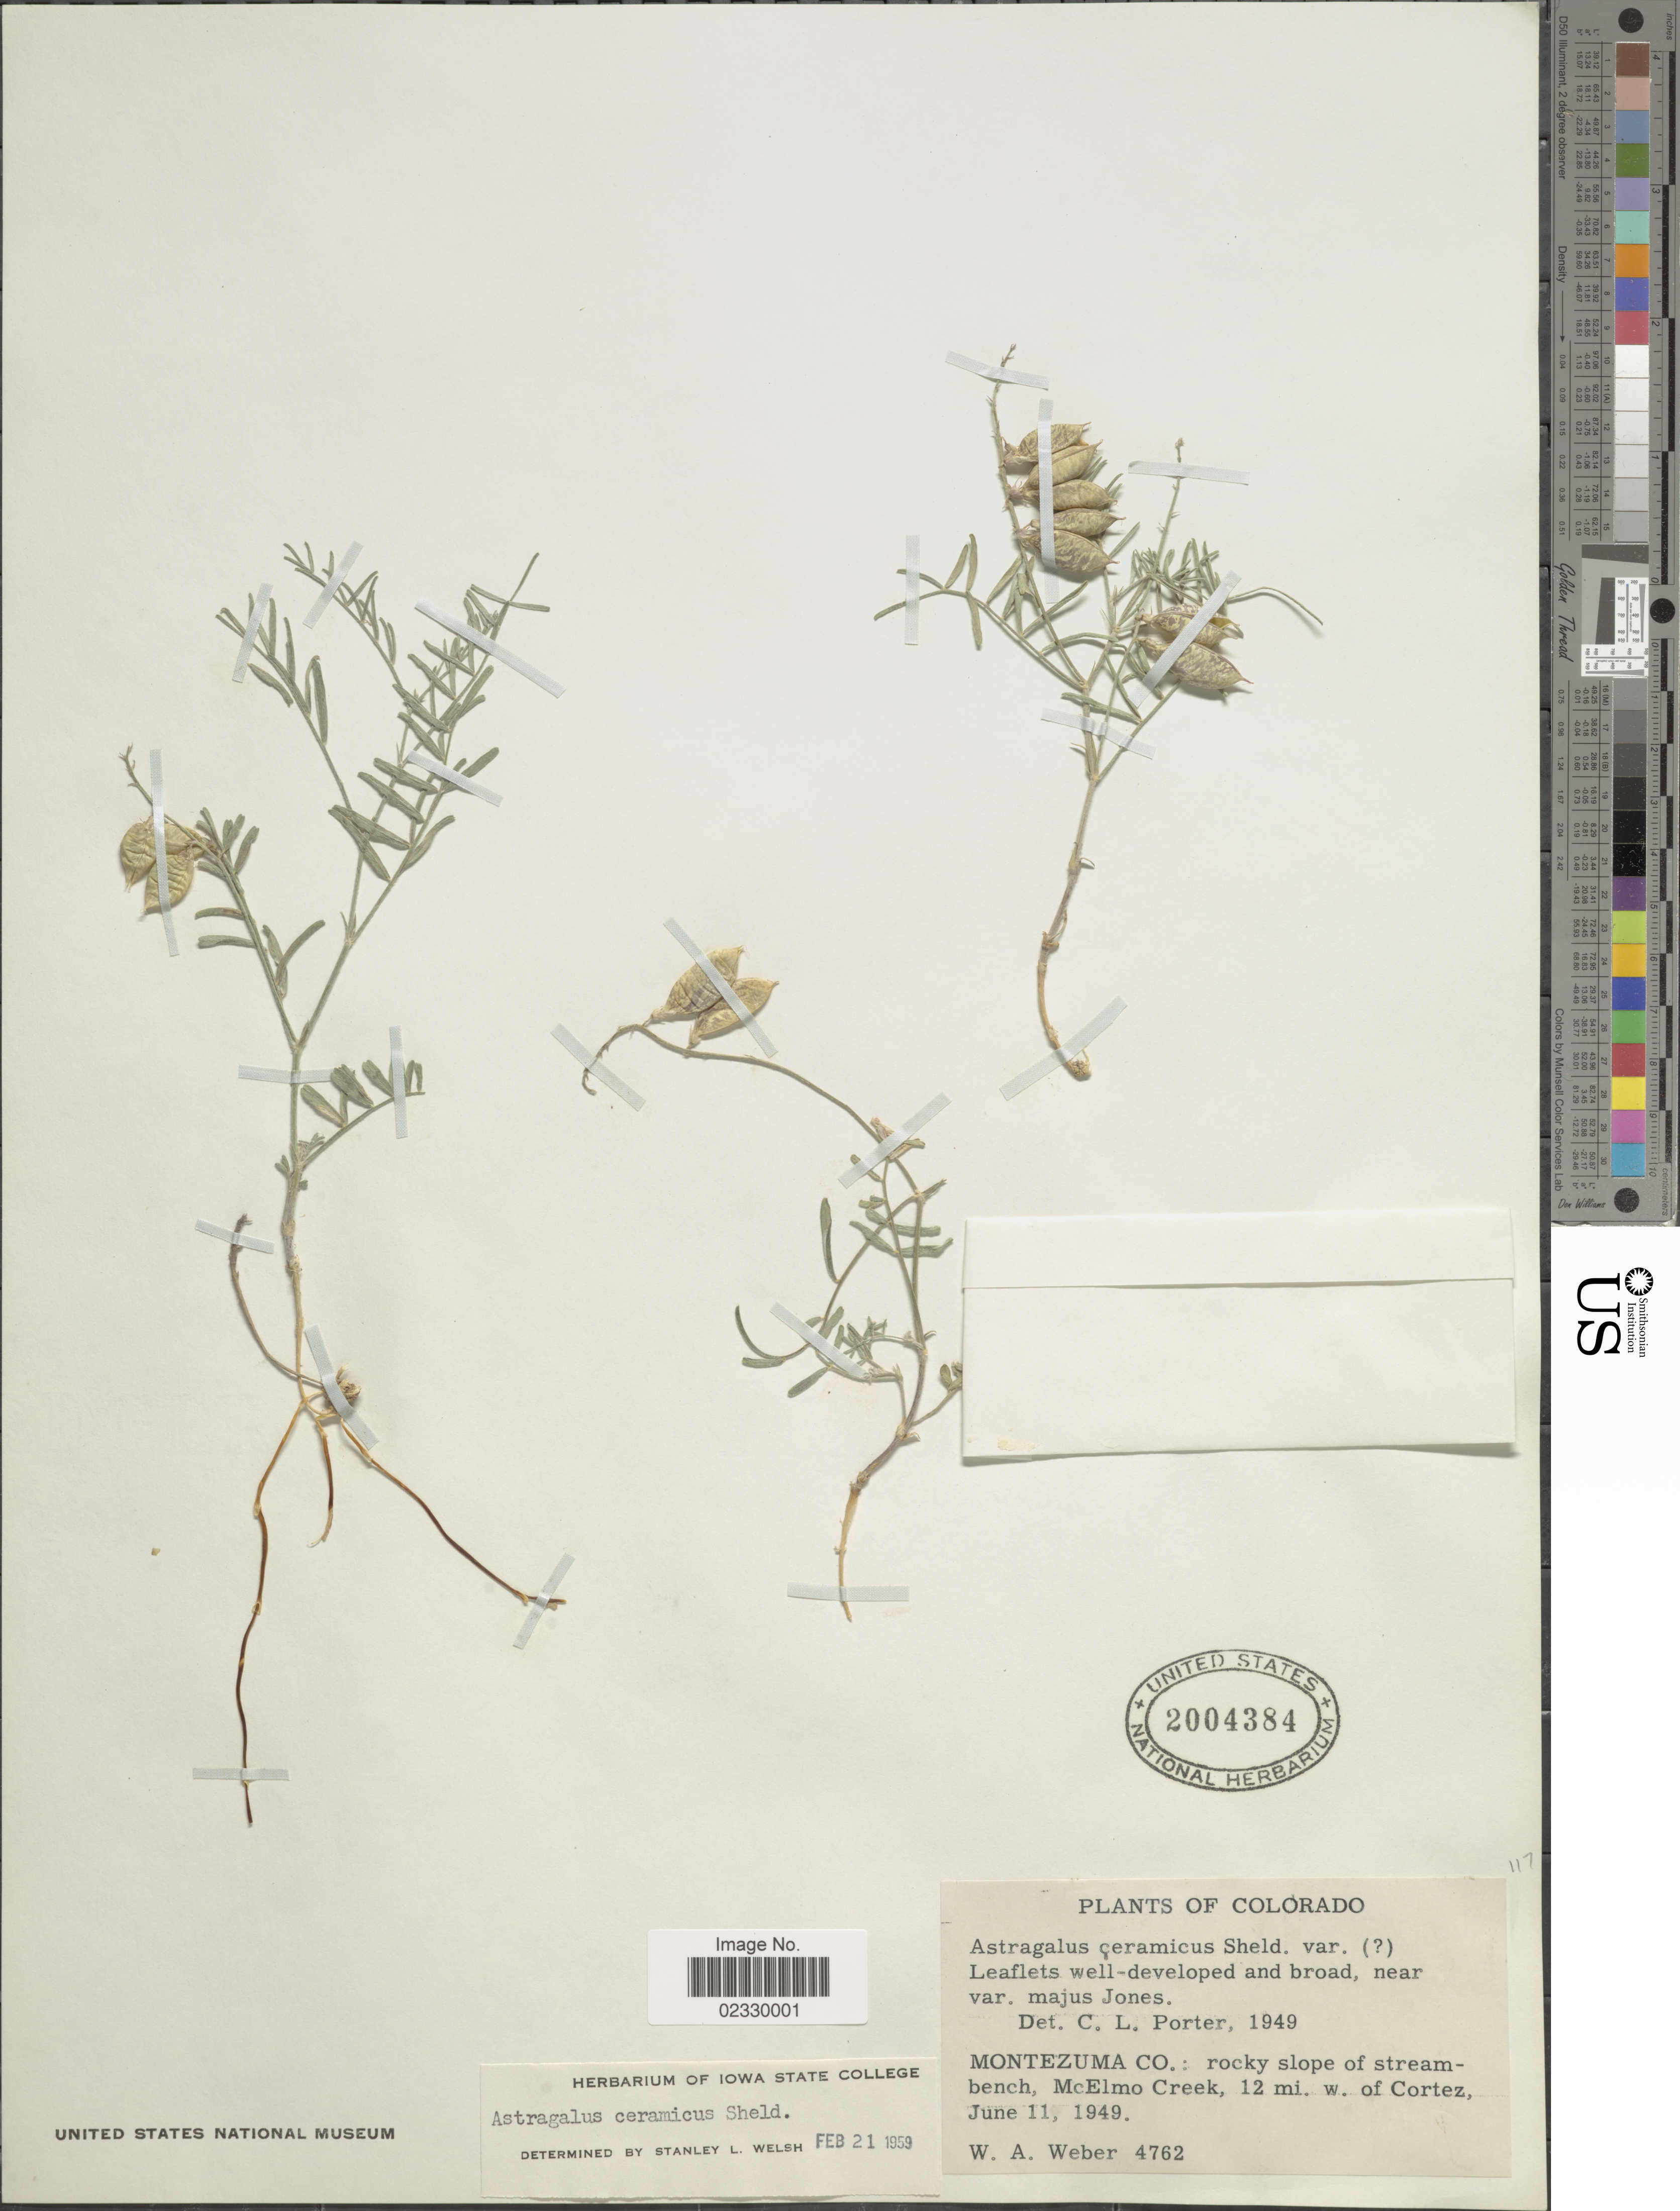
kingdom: Plantae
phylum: Tracheophyta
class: Magnoliopsida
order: Fabales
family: Fabaceae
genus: Astragalus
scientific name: Astragalus ceramicus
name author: E. Sheld.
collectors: W. A. Weber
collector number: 4762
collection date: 1949-06-11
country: United States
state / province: Colorado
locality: Montezuma Co.: rocky slope on stream- bench, McElmo Creek, 12 mi. w. of Cortez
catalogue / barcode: US 2004384